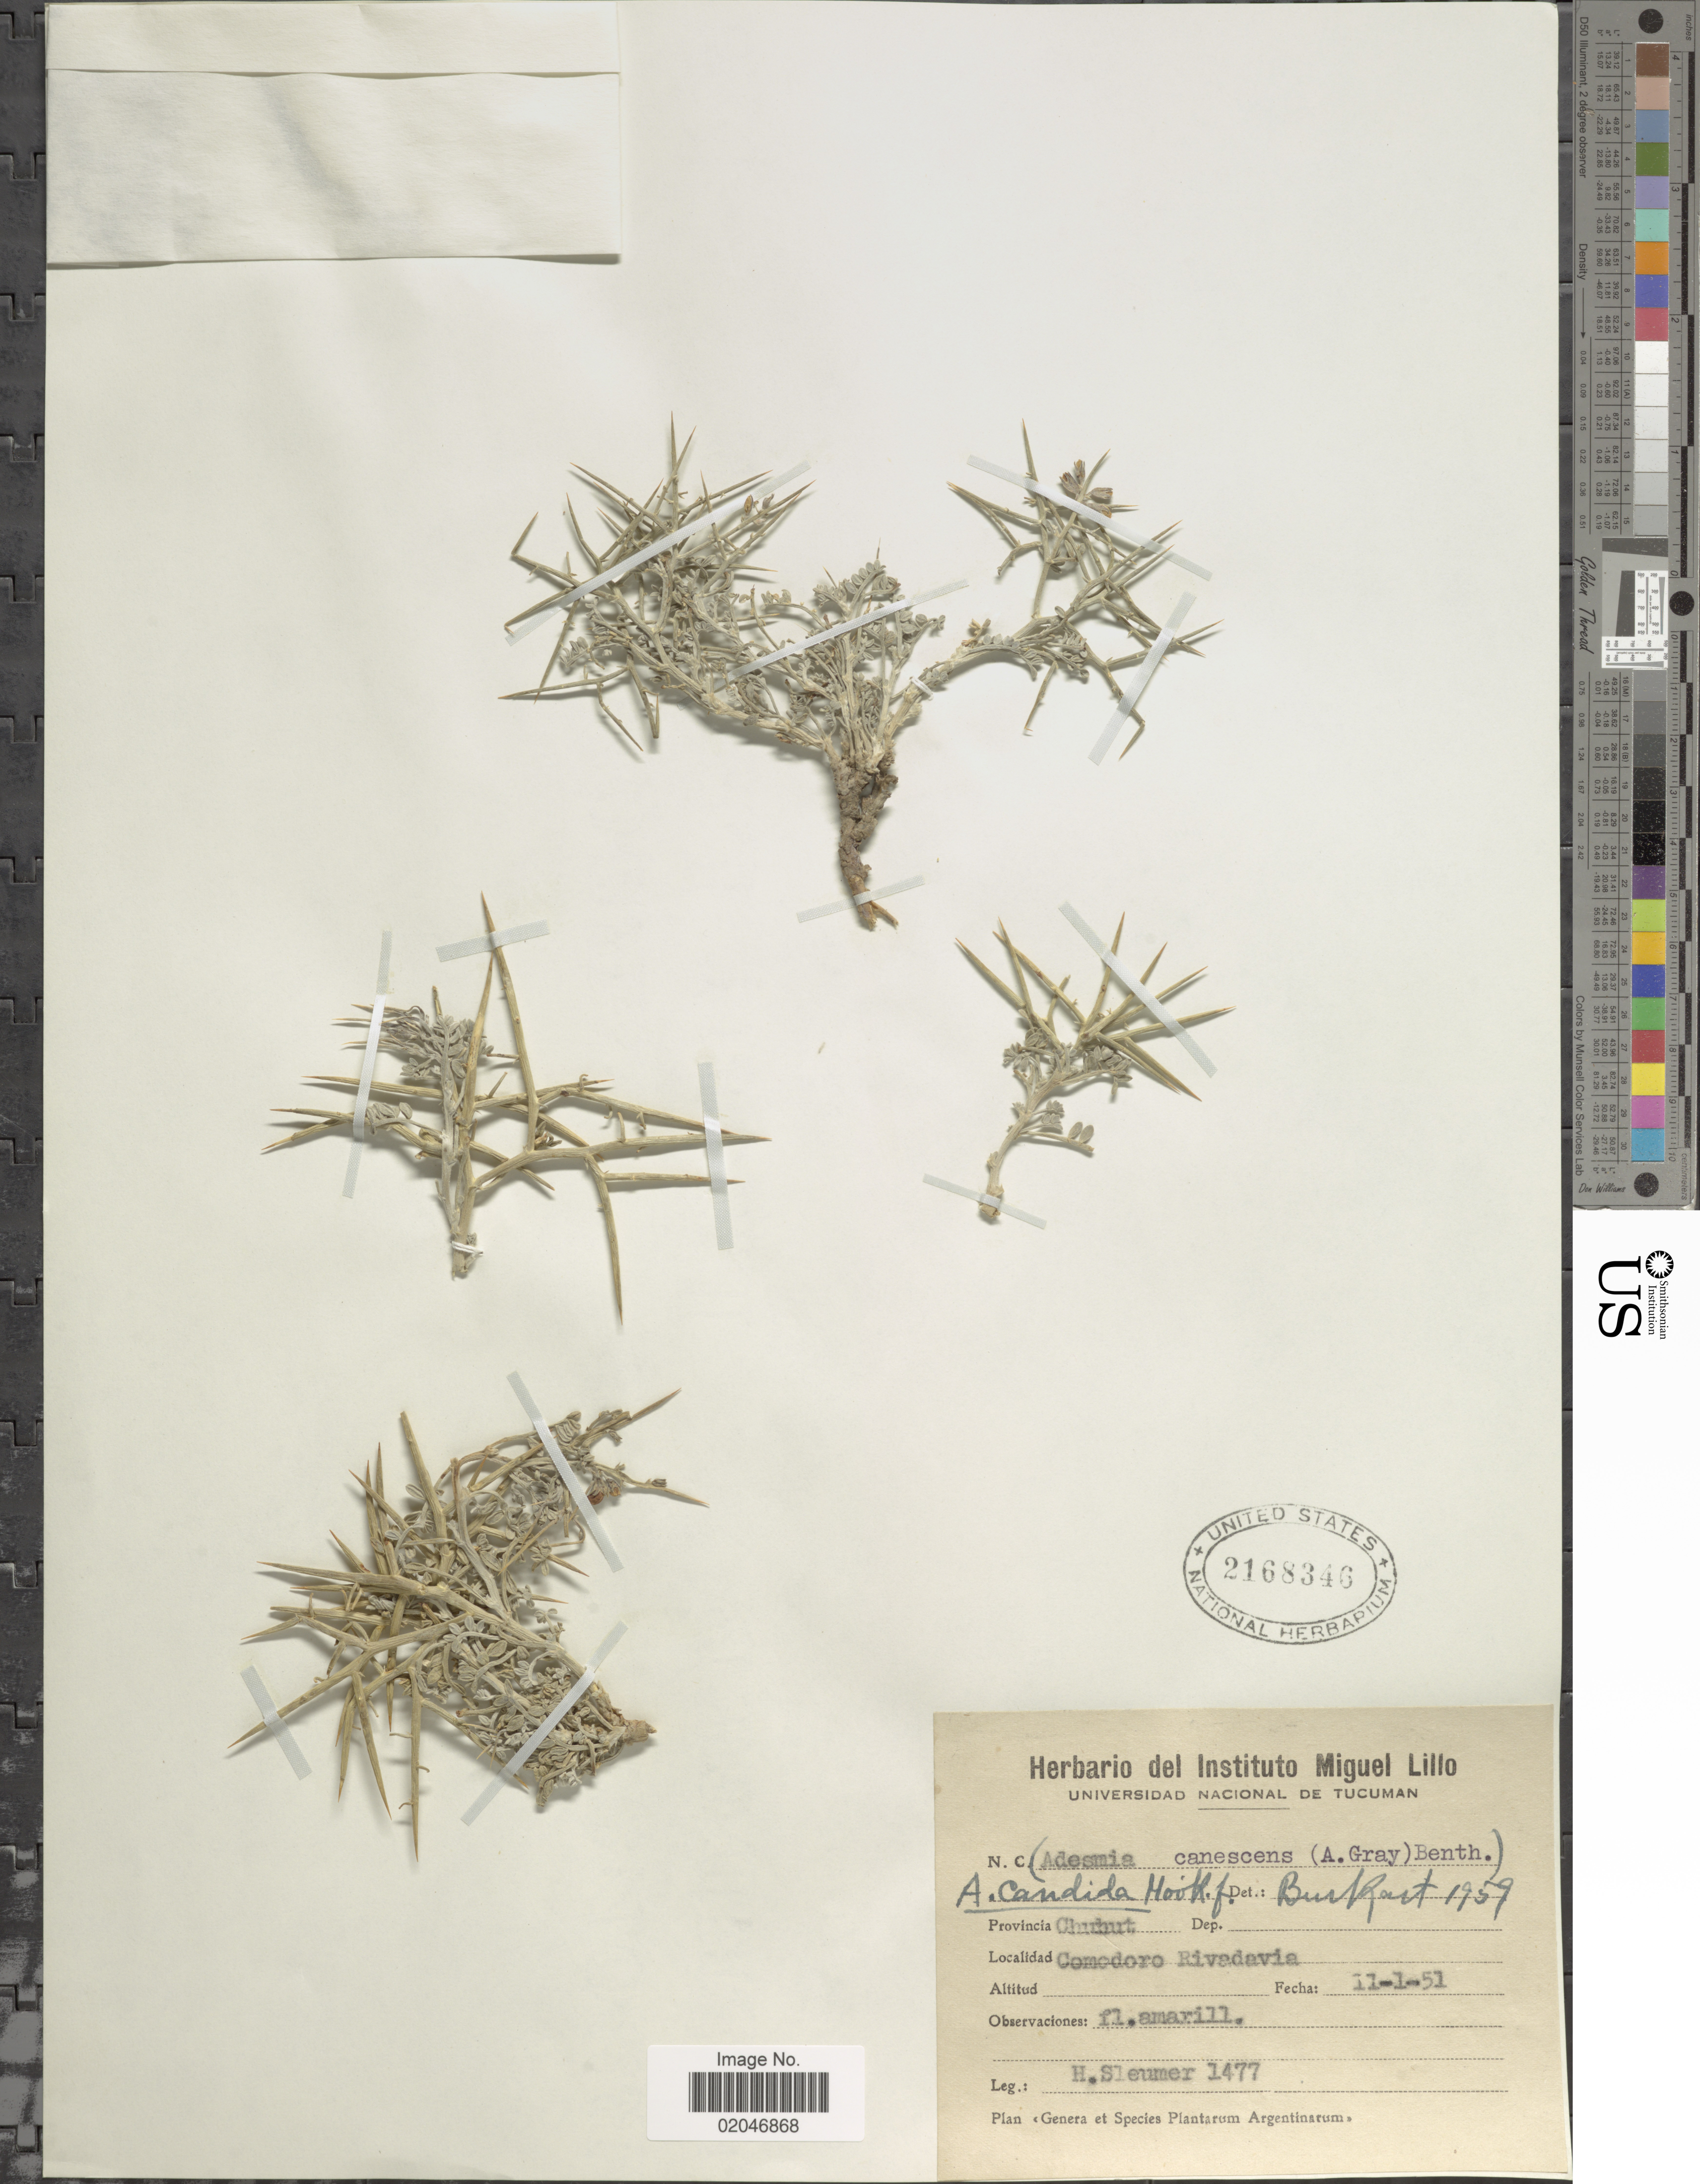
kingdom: Plantae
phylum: Tracheophyta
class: Magnoliopsida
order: Fabales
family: Fabaceae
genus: Adesmia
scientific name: Adesmia candida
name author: Hook. f.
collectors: H. O. Sleumer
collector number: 1477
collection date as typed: Transcribed d/m/y: 11/1/51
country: Argentina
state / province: Chubut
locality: Comodoro Rivadavia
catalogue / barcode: US 2168346